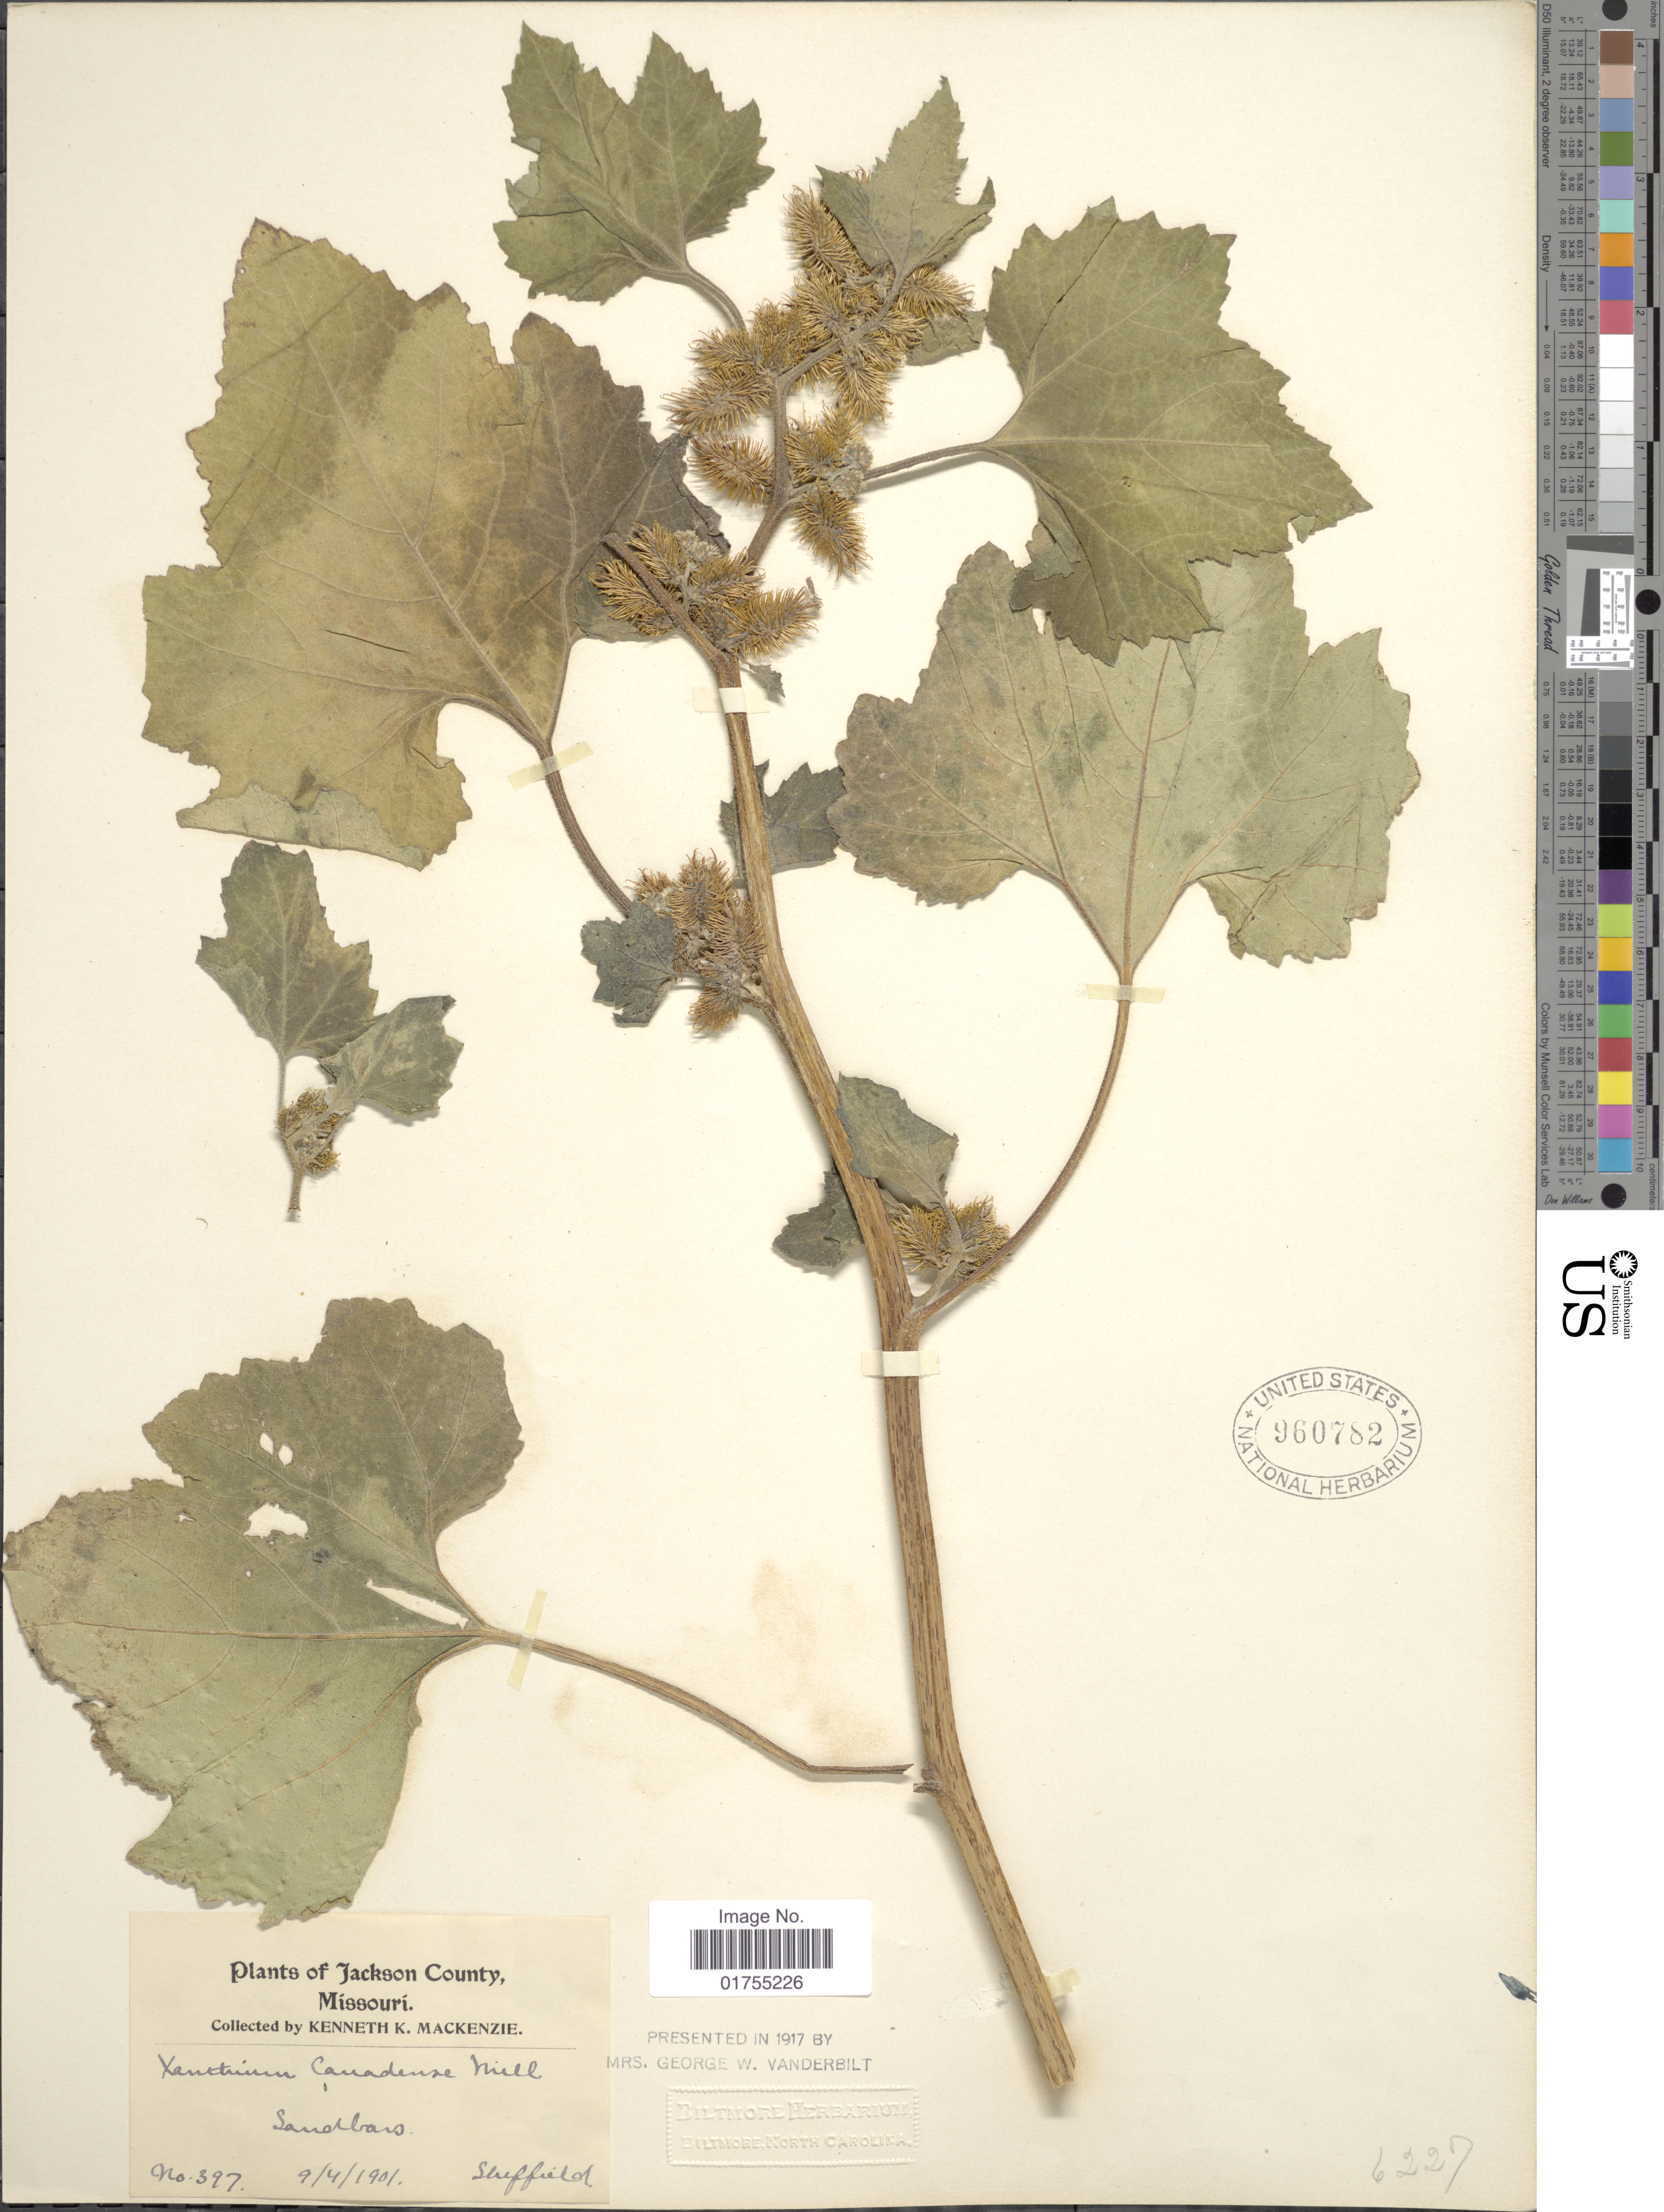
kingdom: Plantae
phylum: Tracheophyta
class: Magnoliopsida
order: Asterales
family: Asteraceae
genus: Xanthium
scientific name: Xanthium strumarium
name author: L.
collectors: K. K. Mackenzie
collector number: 397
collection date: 1901-09-04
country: United States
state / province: Missouri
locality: Jackson County. Sandbars. Sheffield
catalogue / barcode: US 960782